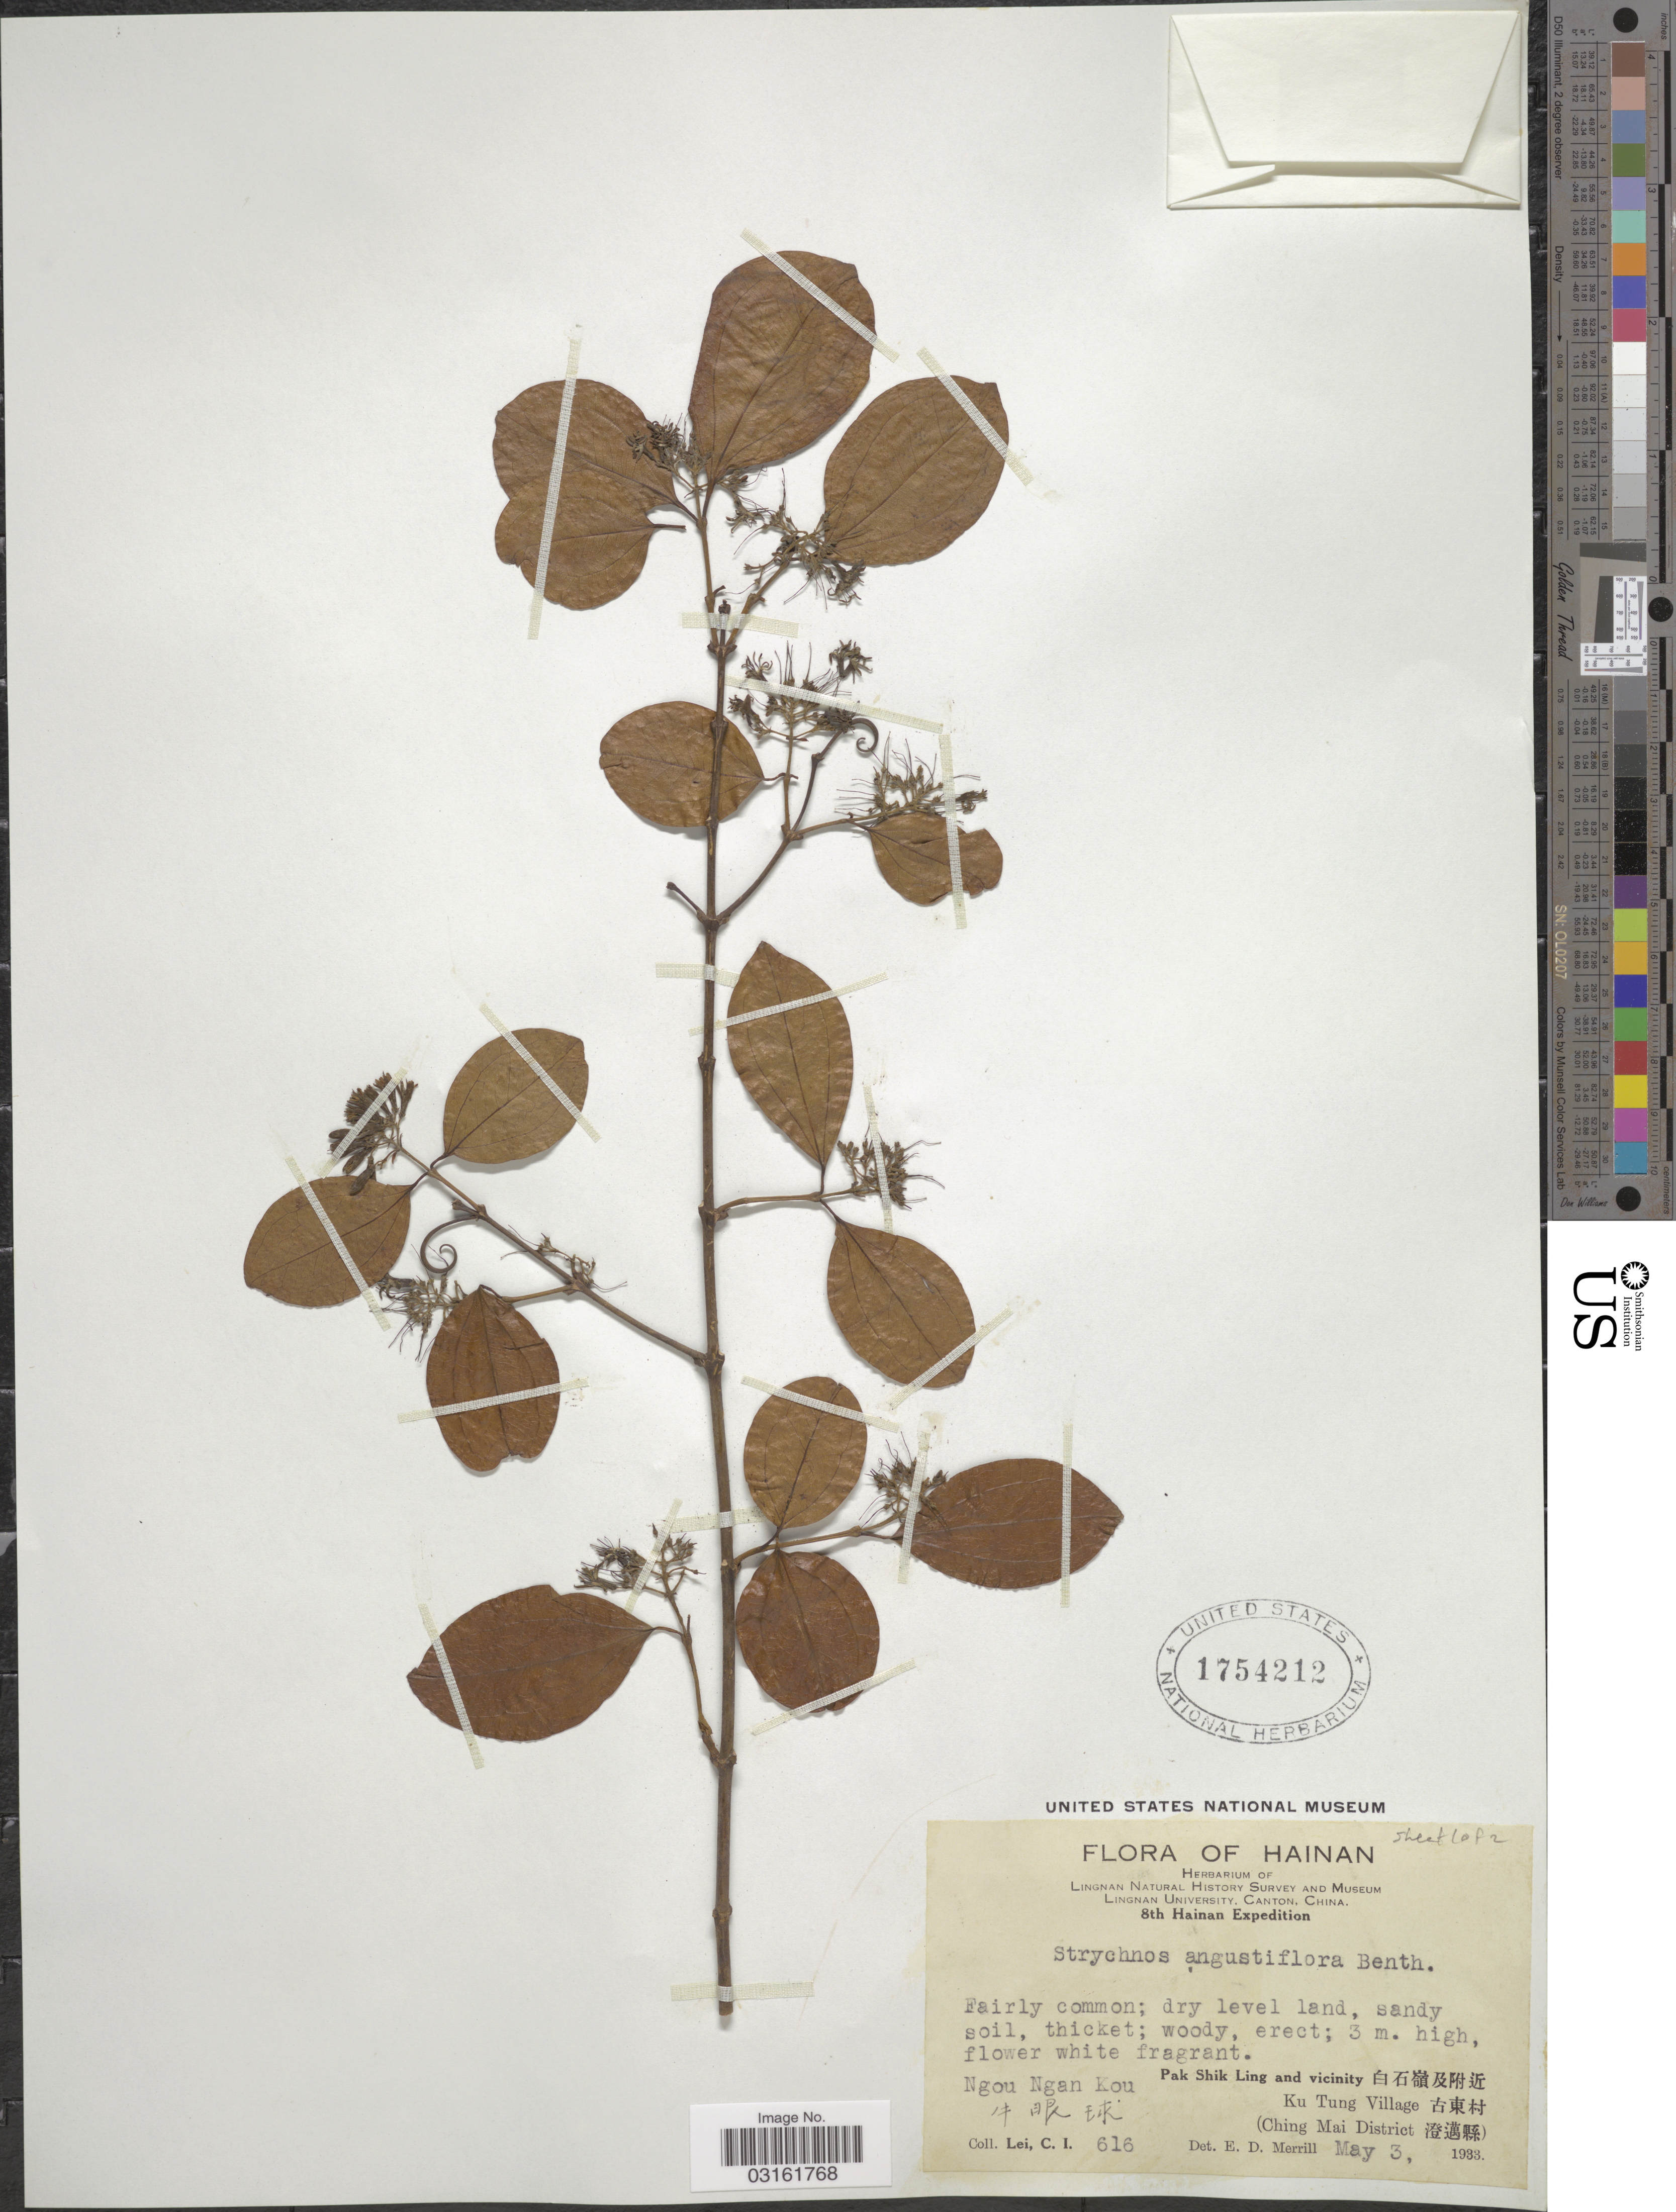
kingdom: Plantae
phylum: Tracheophyta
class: Magnoliopsida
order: Gentianales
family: Loganiaceae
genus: Strychnos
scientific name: Strychnos angustiflora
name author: Benth.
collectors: C. I. Lei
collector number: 616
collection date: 1933-05-03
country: China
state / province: Hainan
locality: Pak Shik Ling and vicinity, Ku Tung Village (Ching Mai District). Ngou Ngan Kou.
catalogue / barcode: US 1754212